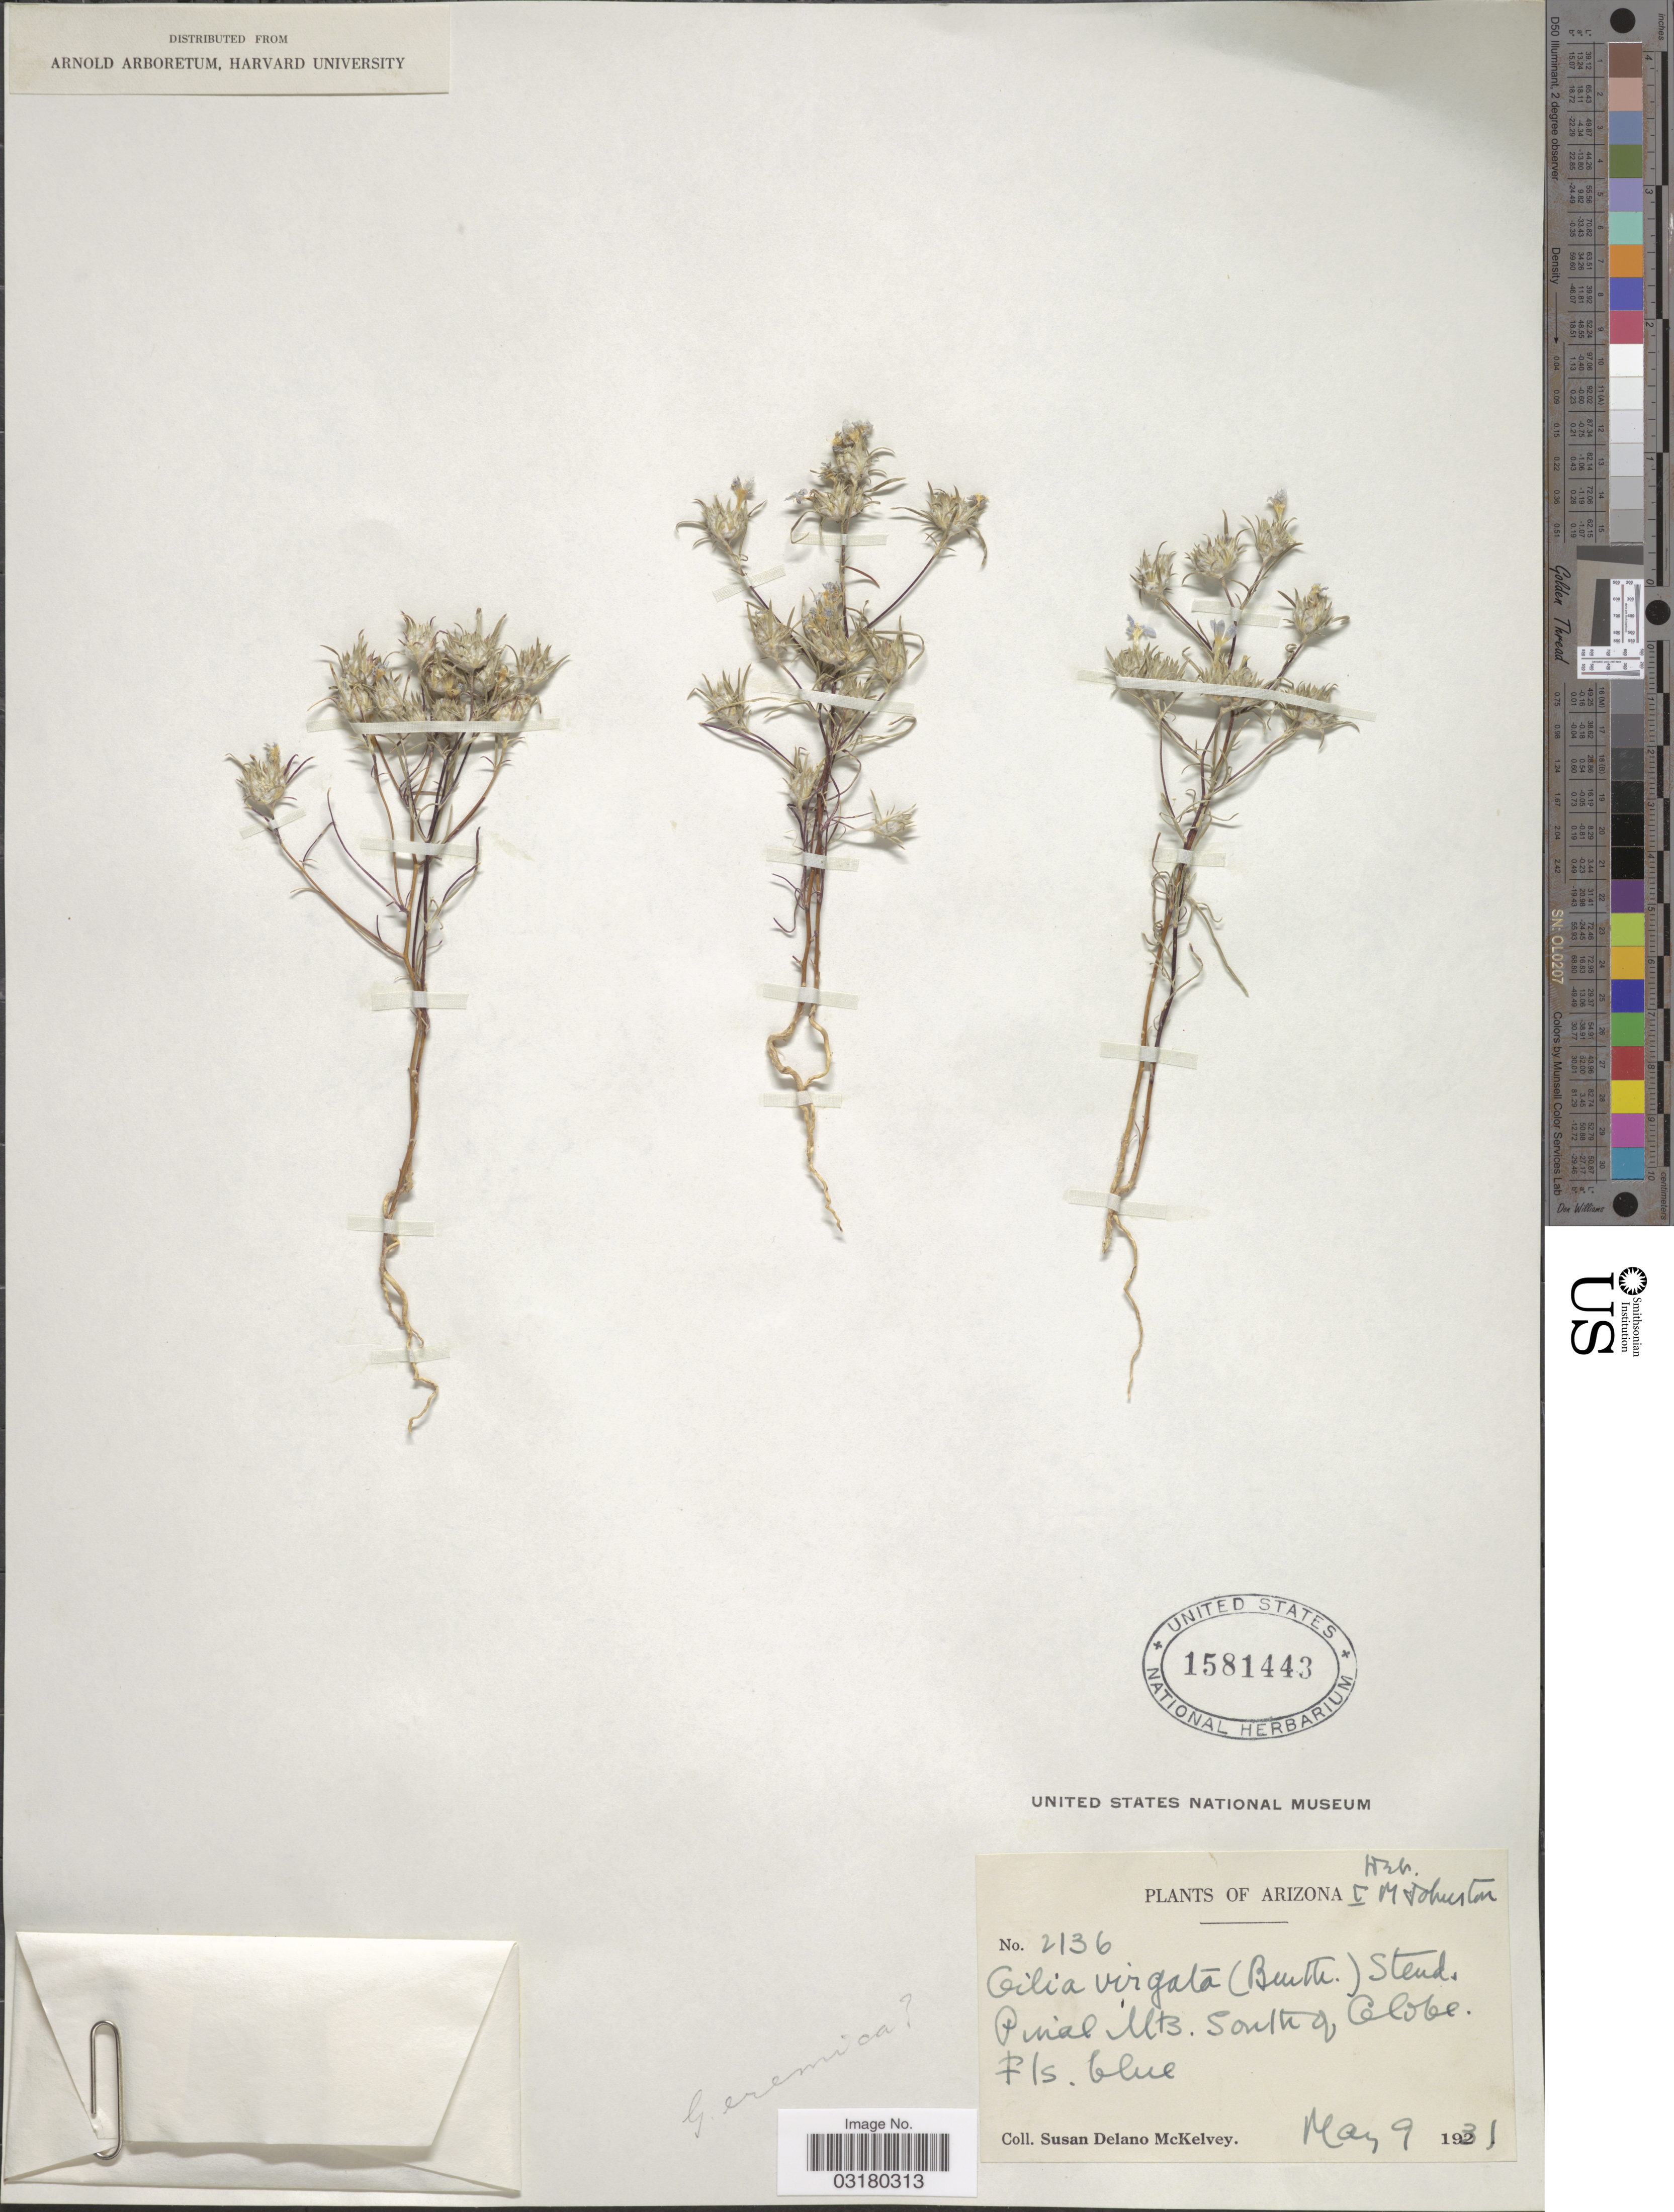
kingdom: Plantae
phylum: Tracheophyta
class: Magnoliopsida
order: Ericales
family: Polemoniaceae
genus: Eriastrum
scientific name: Eriastrum diffusum subsp. diffusum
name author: (A. Gray) H. Mason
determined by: Strong, Mark T., (BOT), Smithsonian Institution - National Museum of Natural History (UNITED STATES)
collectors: S. A. McKelvey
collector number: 2136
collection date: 1931-05-09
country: United States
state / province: Arizona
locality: Pinal Mts. South of Celobe.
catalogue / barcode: US 1581443